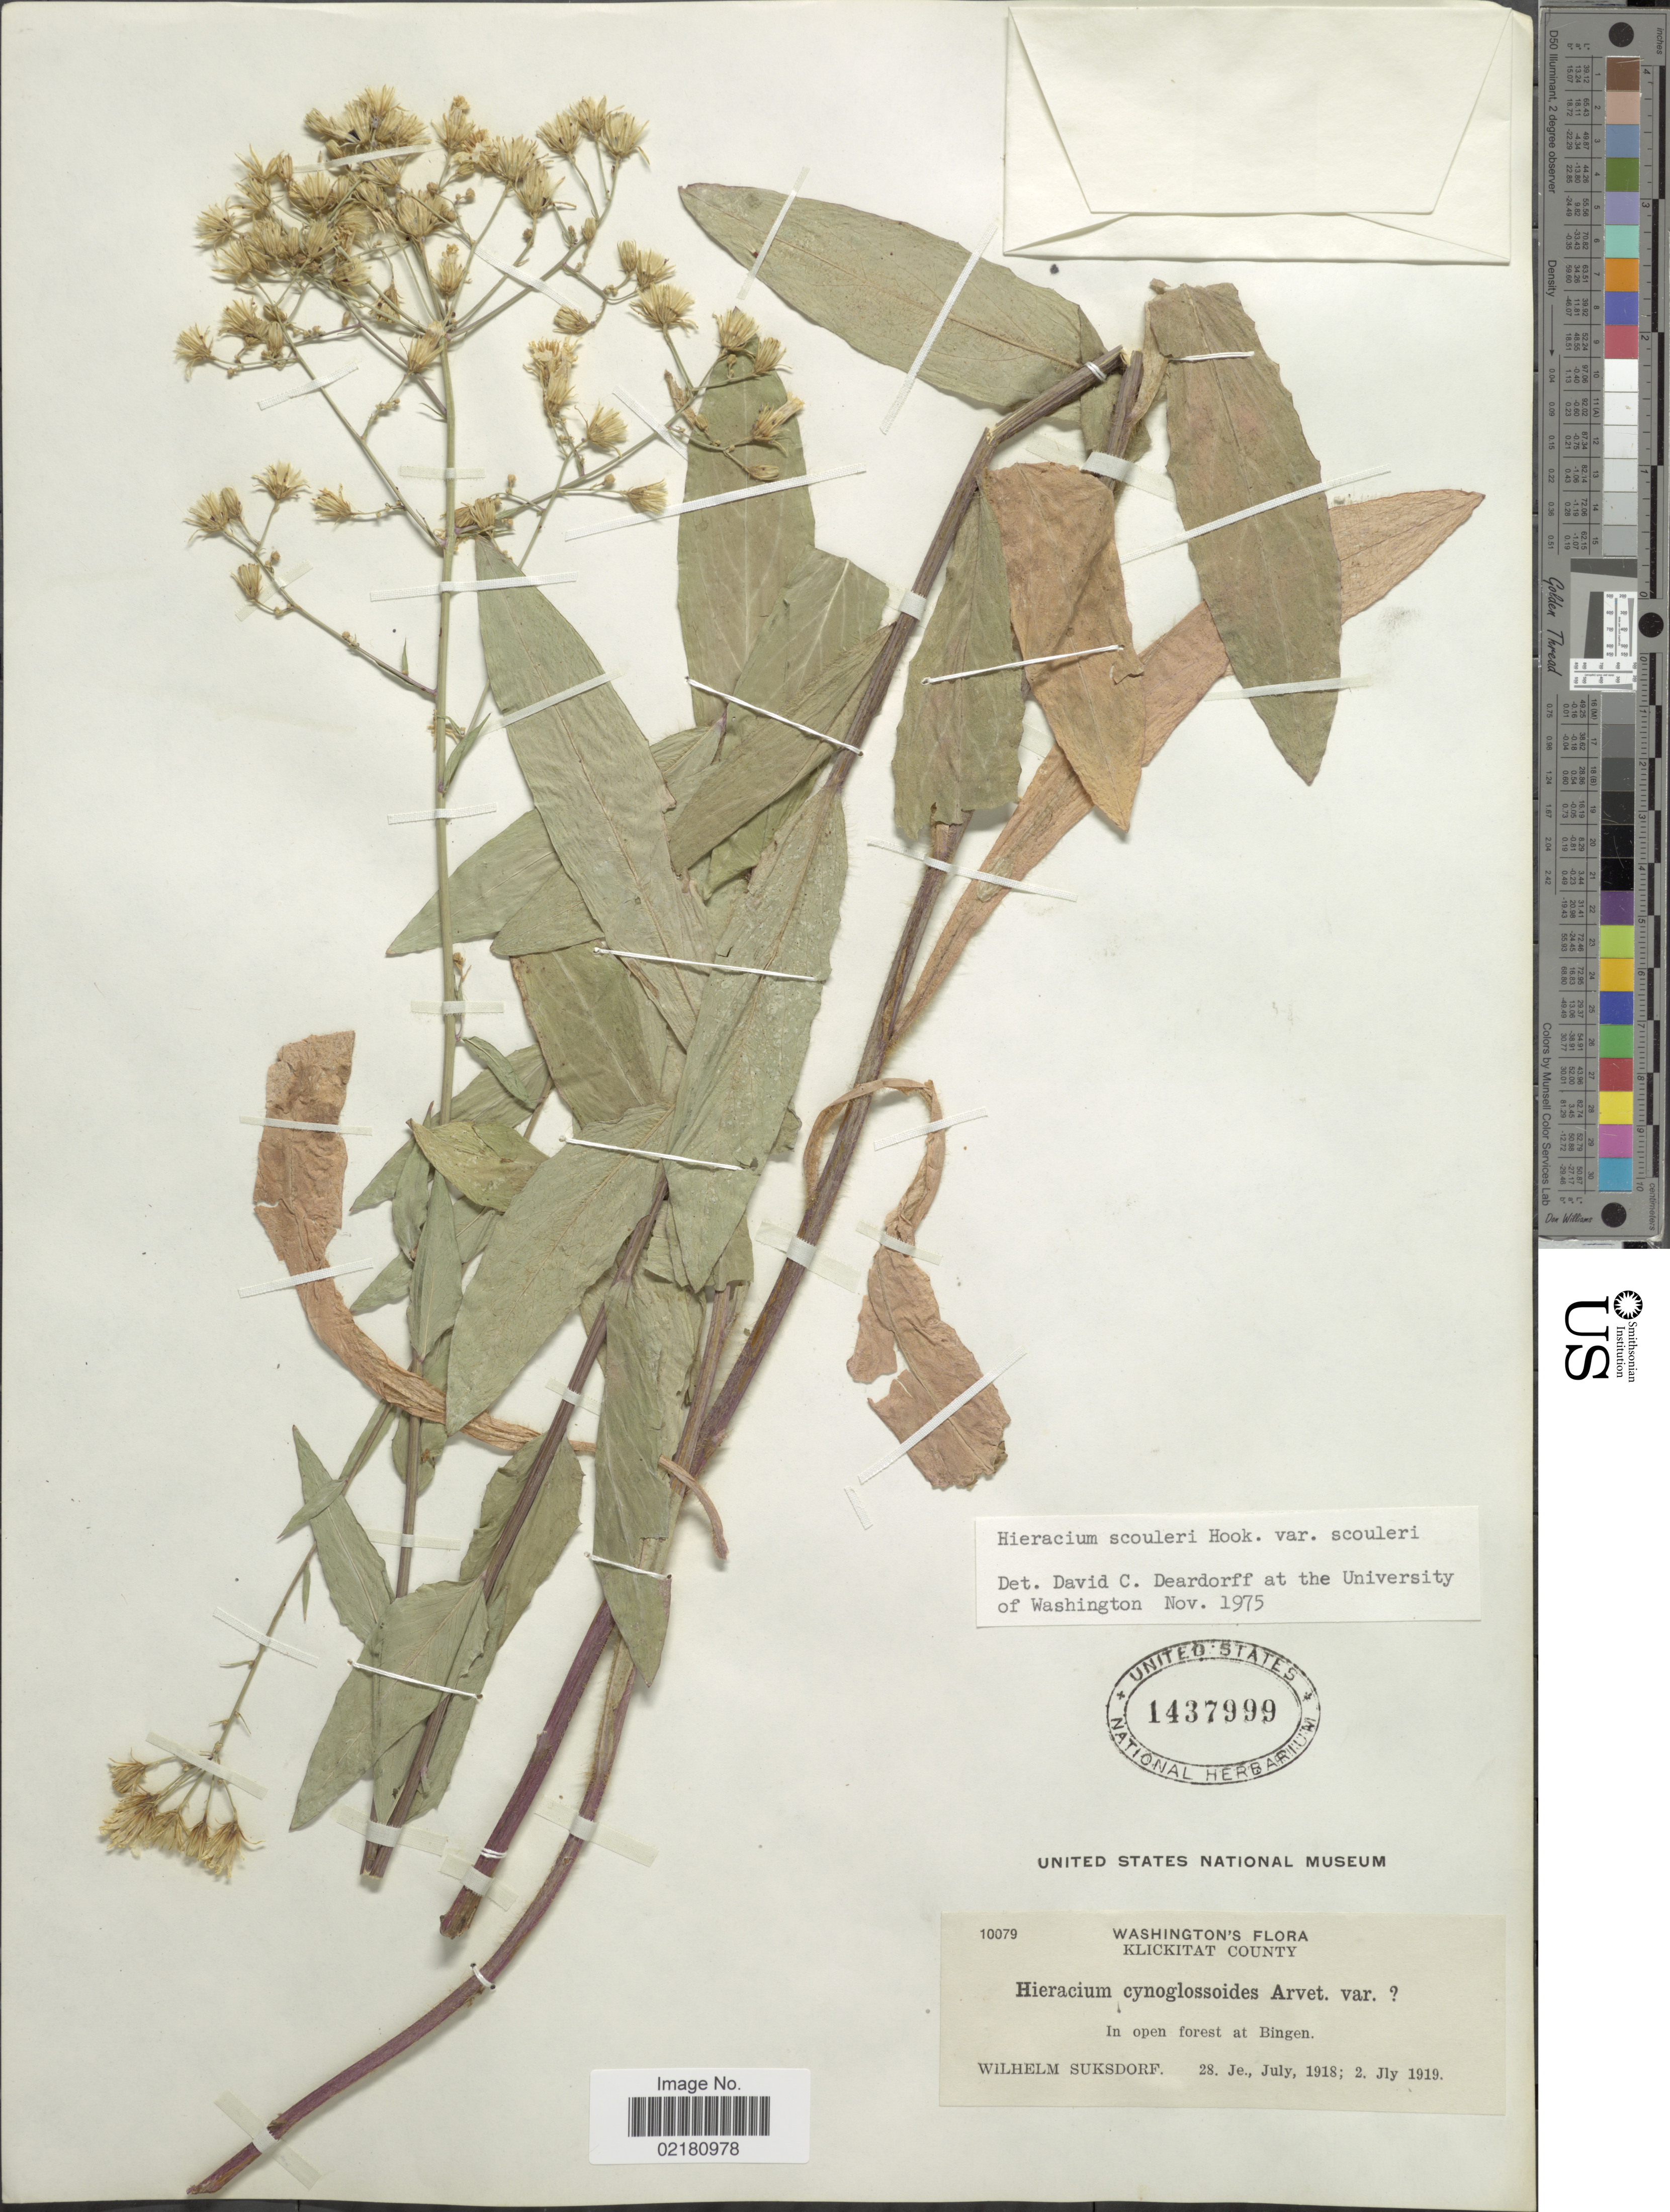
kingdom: Plantae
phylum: Tracheophyta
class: Magnoliopsida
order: Asterales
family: Asteraceae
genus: Hieracium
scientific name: Hieracium scouleri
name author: Hook.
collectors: W. N. Suksdorf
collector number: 10079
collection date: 1918-06-28/1919-07-02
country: United States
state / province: Washington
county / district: Klickitat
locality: Klickitat County. In open forest at Bingen.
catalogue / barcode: US 1437999